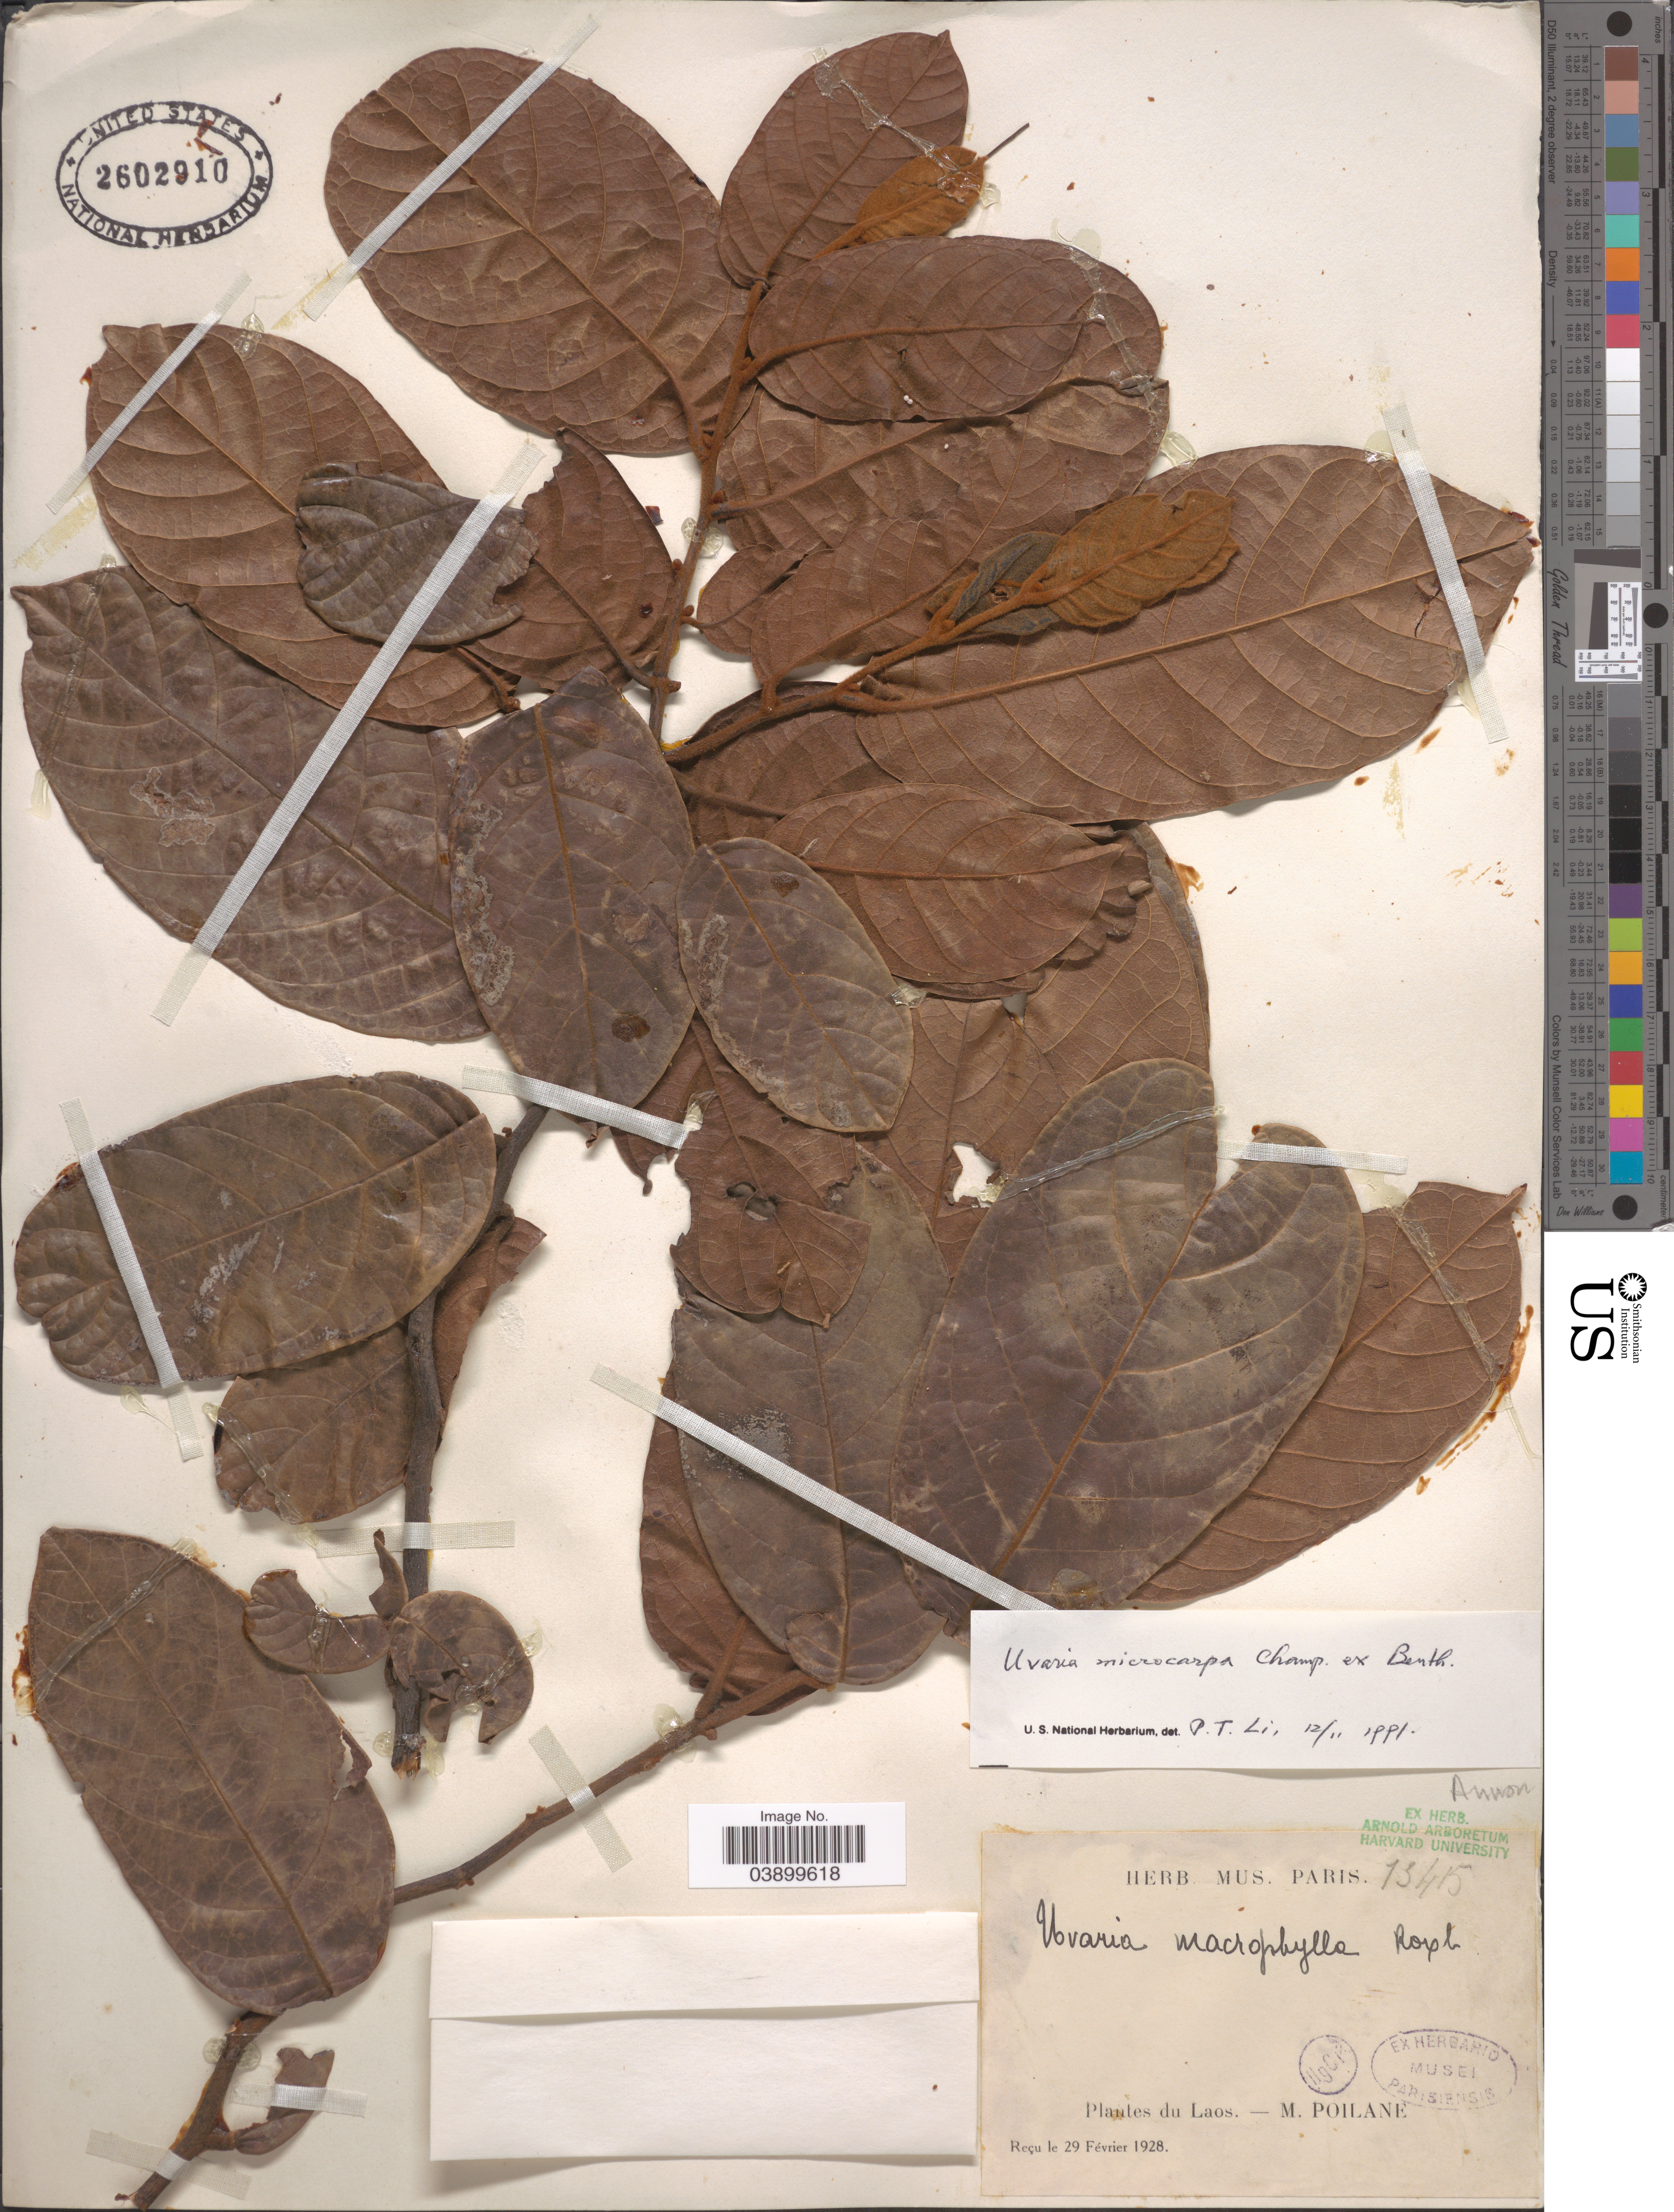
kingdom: Plantae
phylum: Tracheophyta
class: Magnoliopsida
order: Magnoliales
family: Annonaceae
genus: Uvaria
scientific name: Uvaria macrophylla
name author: Roxb.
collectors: M. Poilane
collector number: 13415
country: Laos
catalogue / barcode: US 2602910